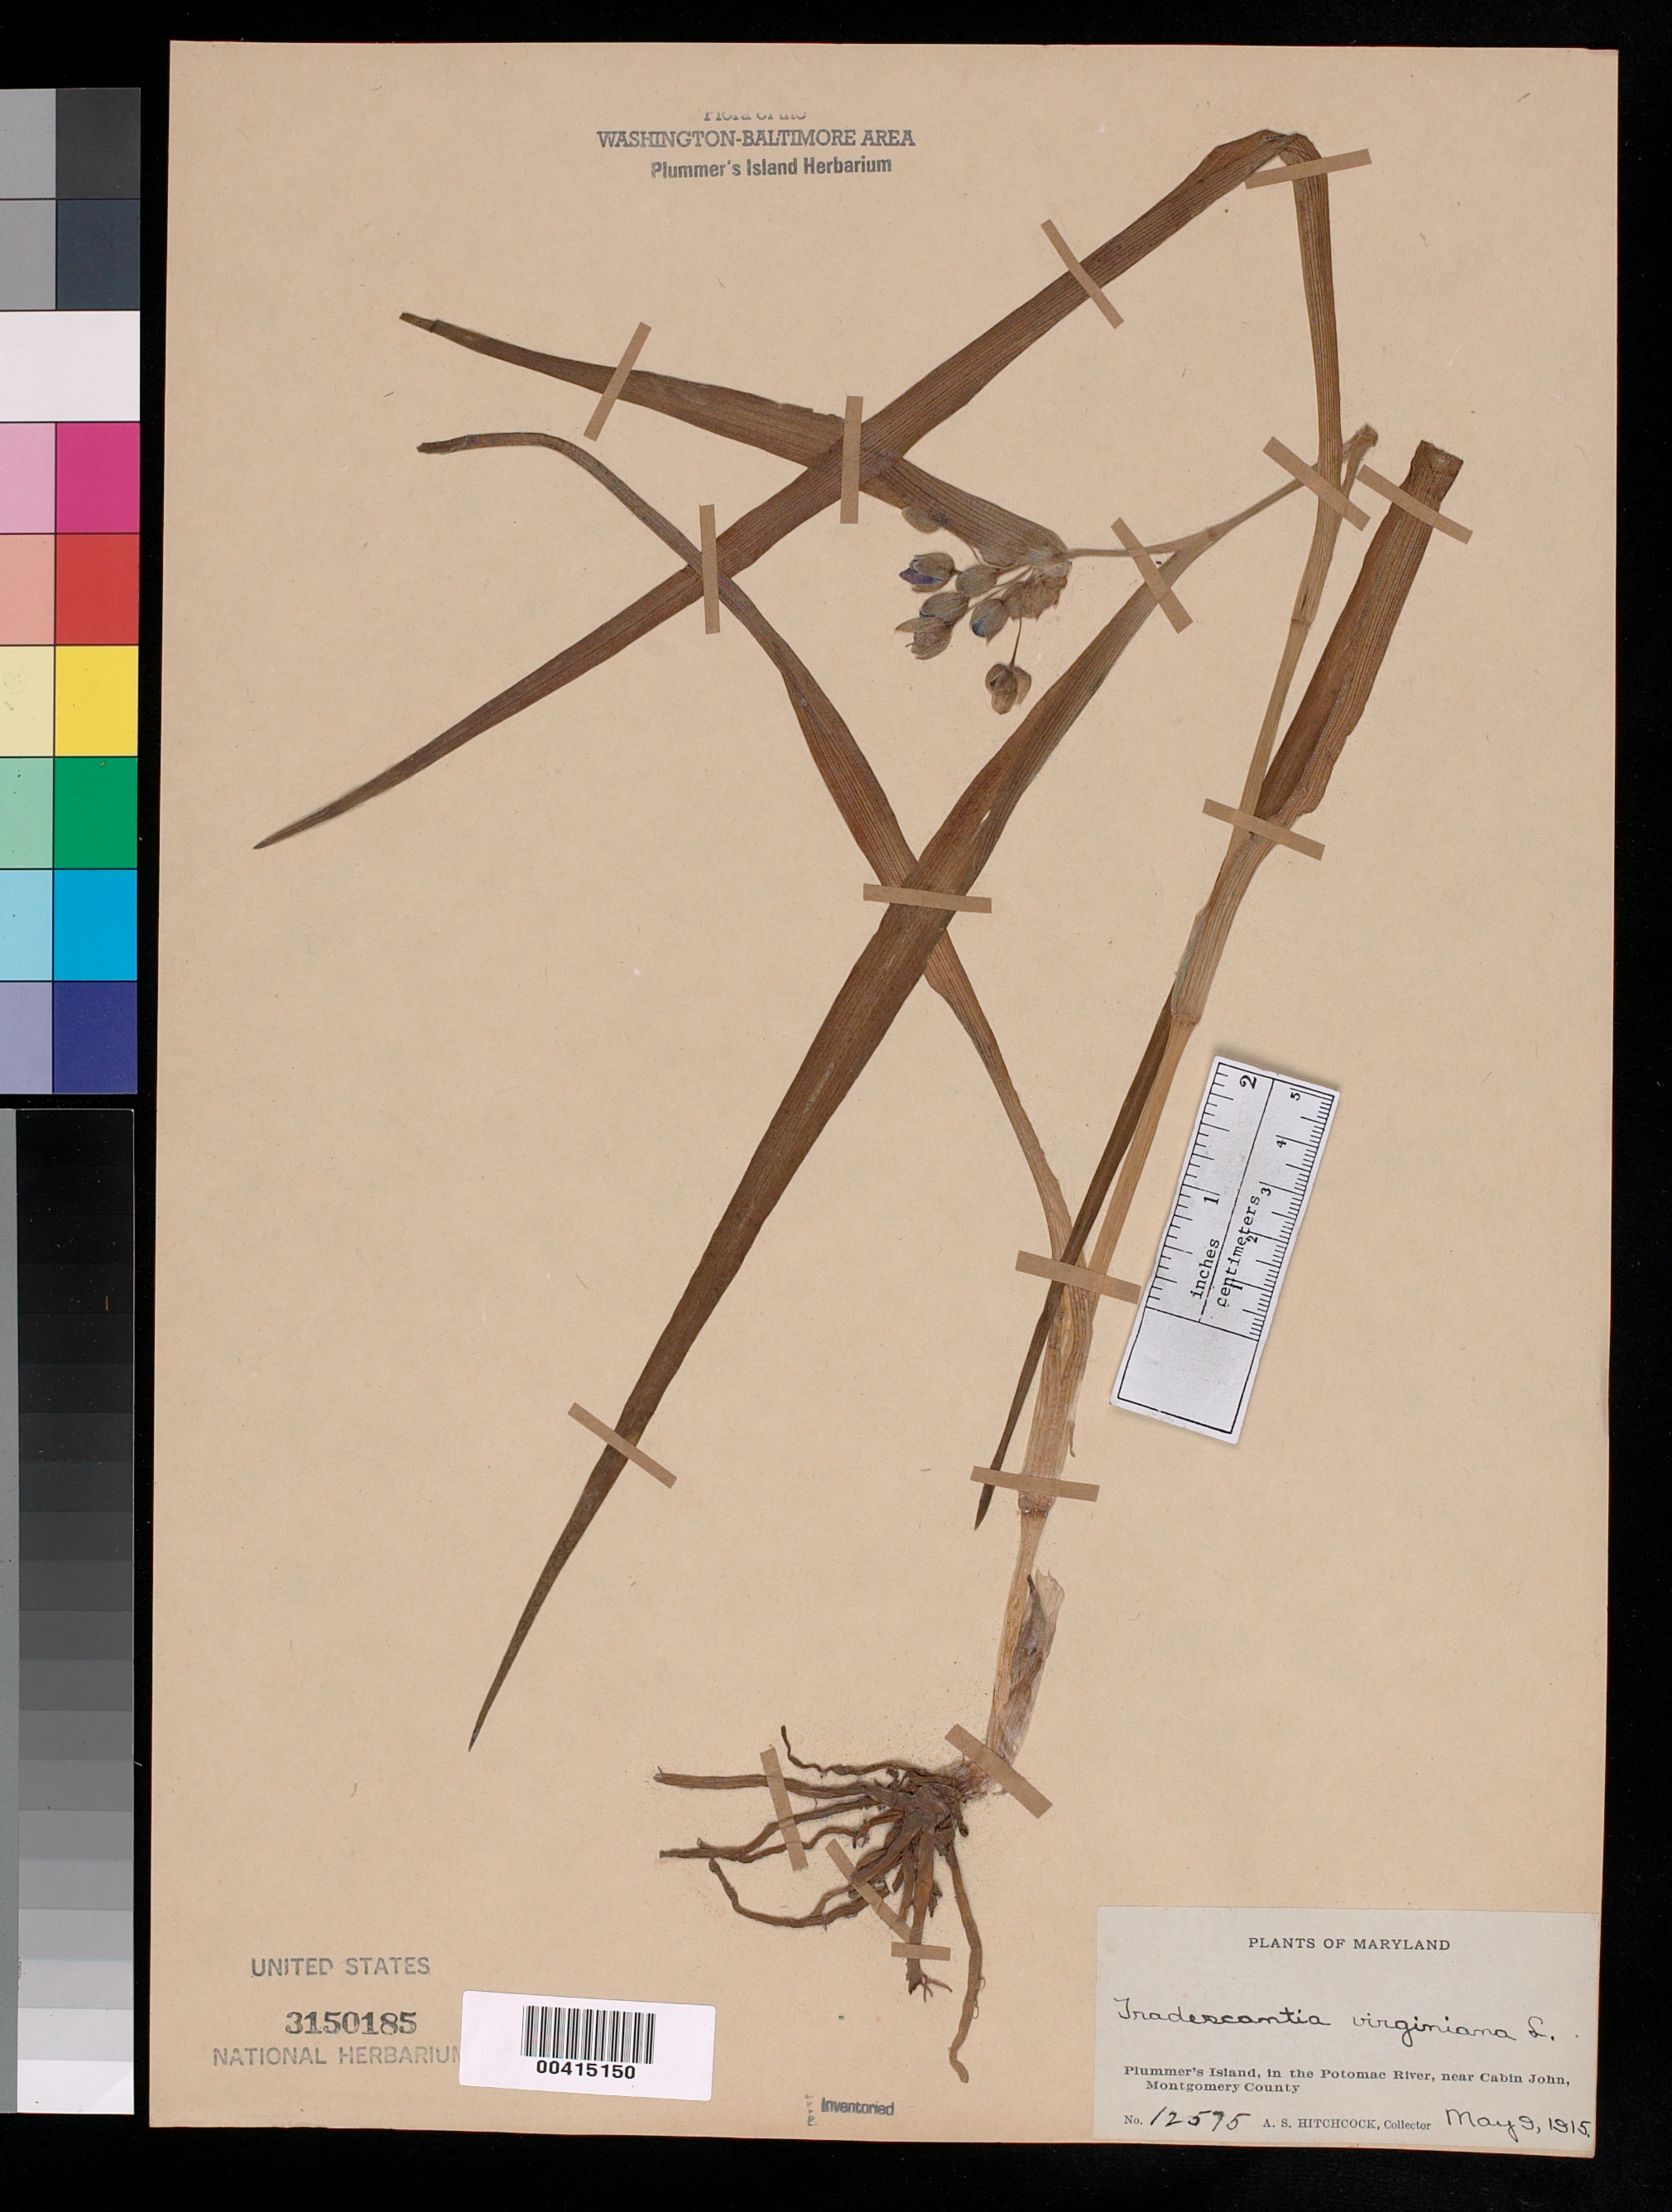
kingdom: Plantae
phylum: Tracheophyta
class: Liliopsida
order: Commelinales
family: Commelinaceae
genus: Tradescantia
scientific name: Tradescantia virginiana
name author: L.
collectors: A. S. Hitchcock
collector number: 12575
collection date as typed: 09 May 1915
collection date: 1915-05-09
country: United States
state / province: Maryland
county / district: Montgomery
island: Plummers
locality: Plummer's Island C. & O. Canal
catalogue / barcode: US 3150185